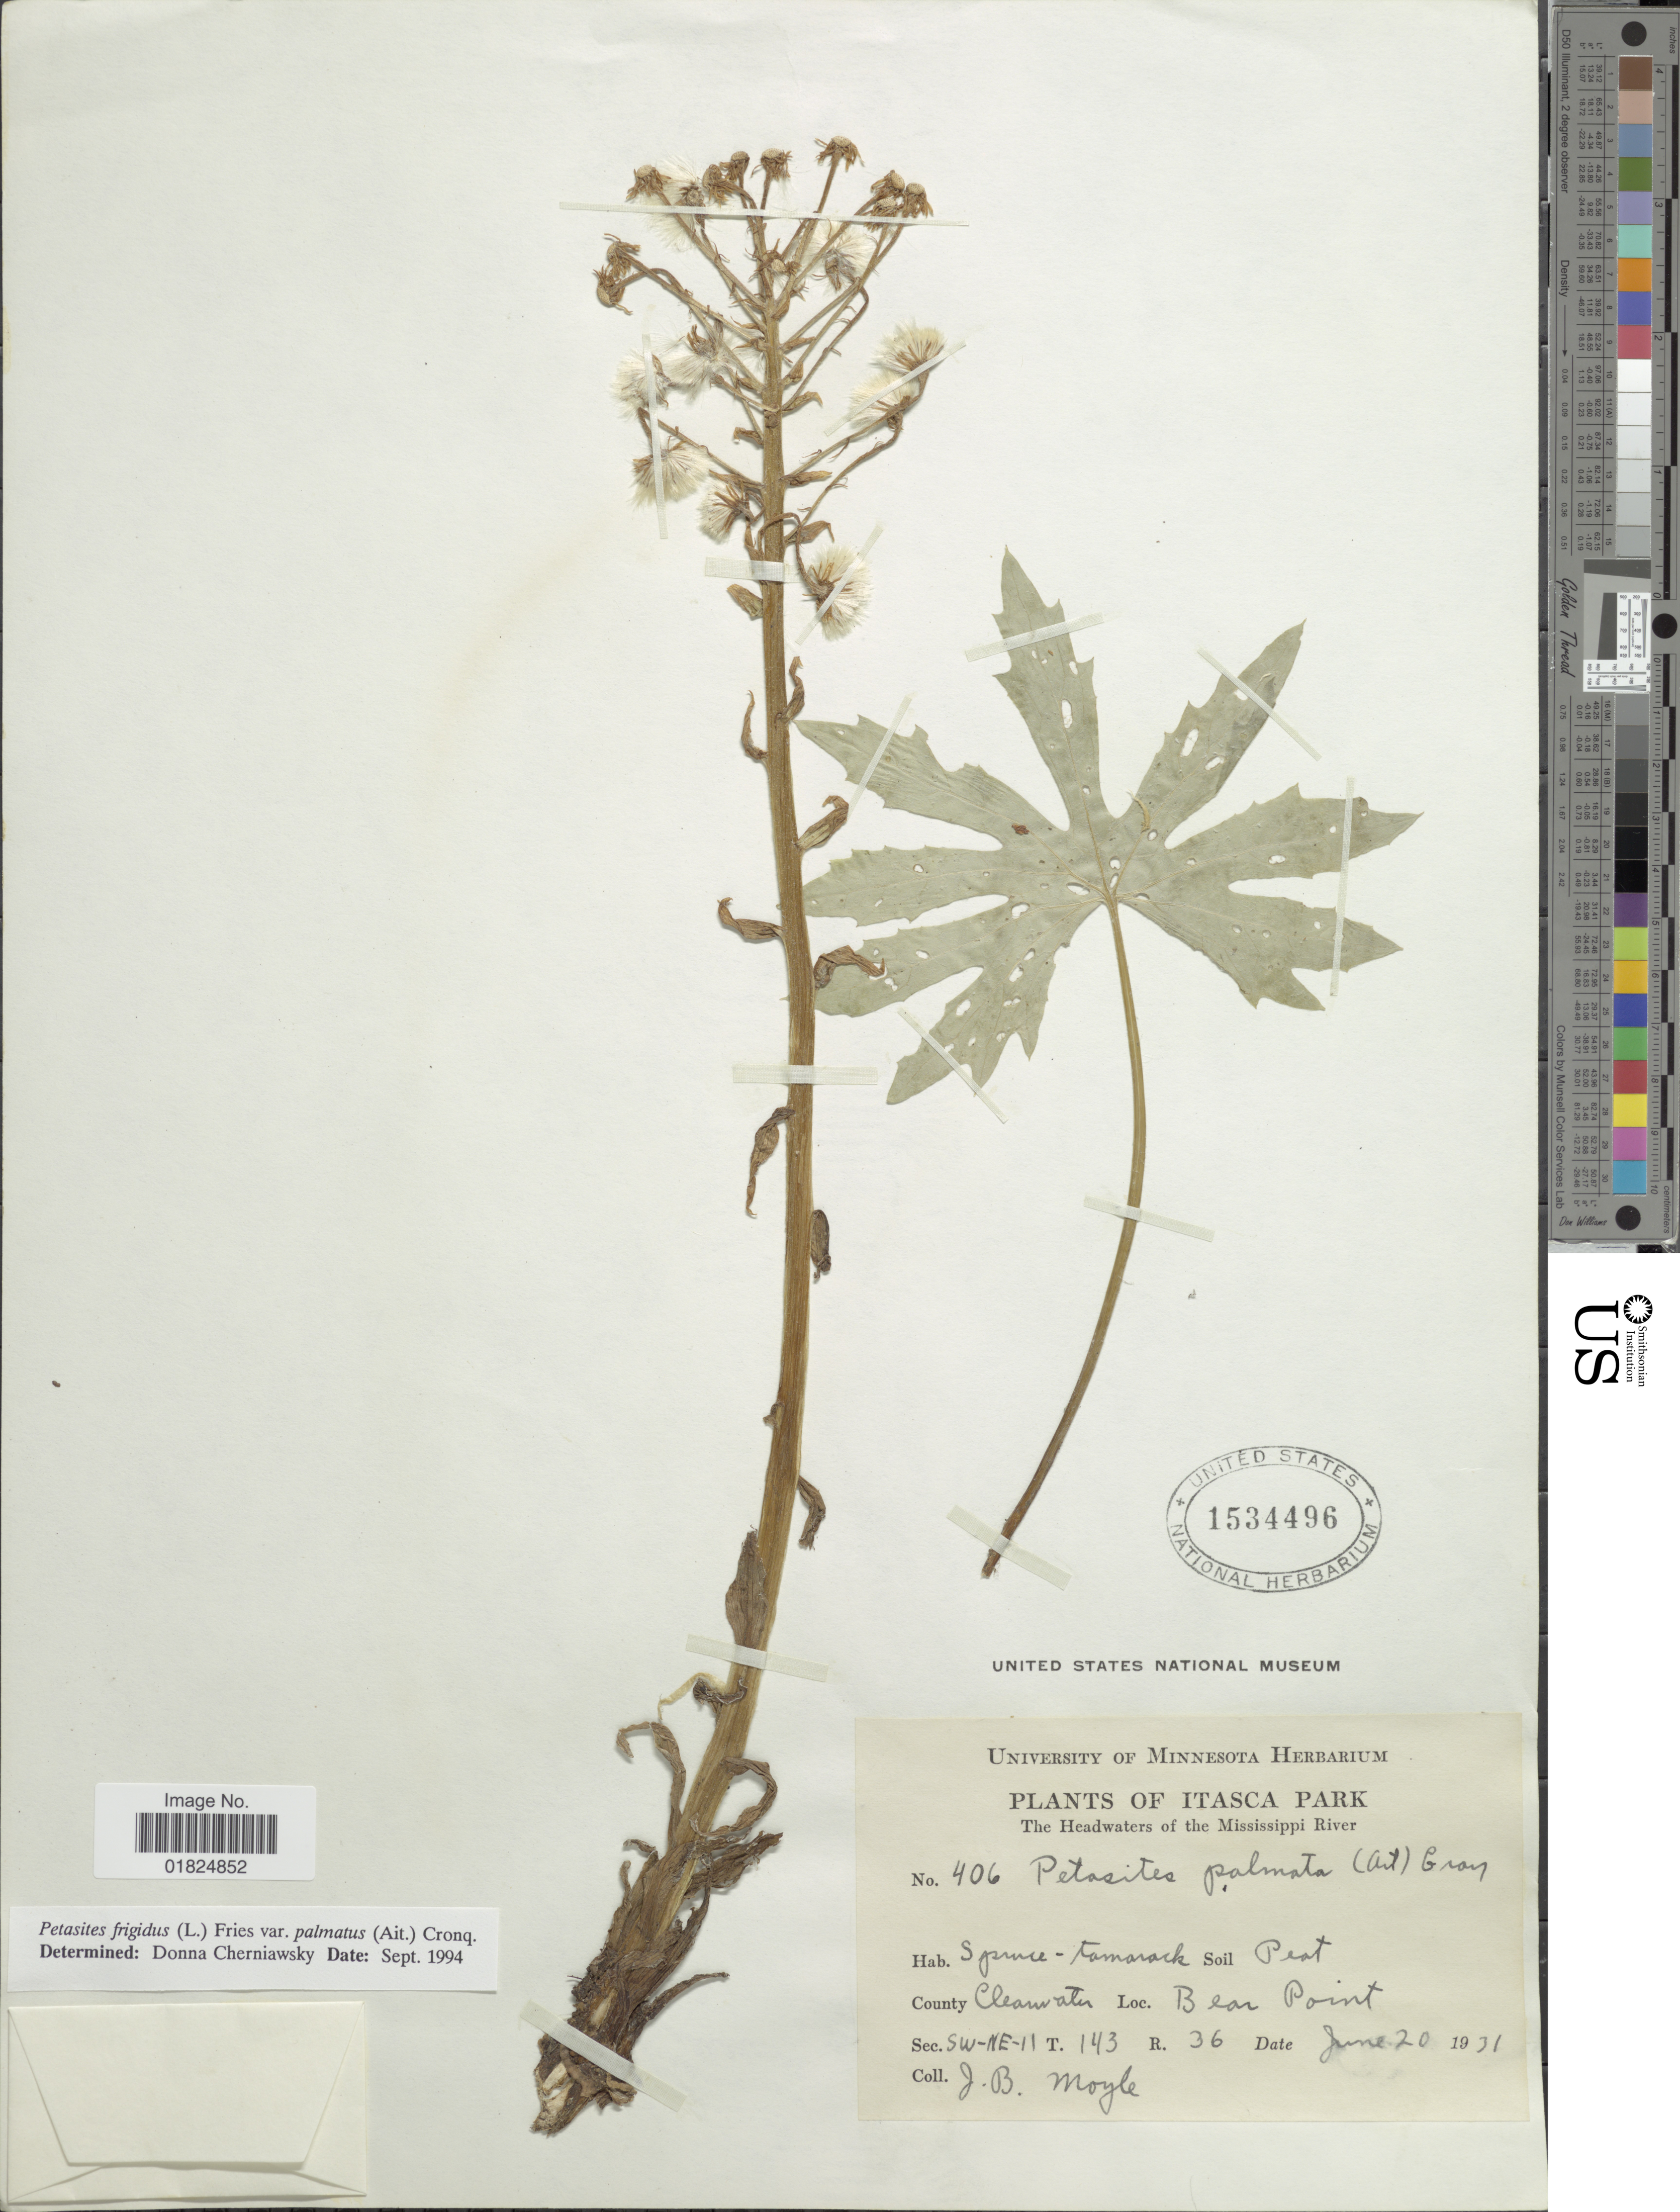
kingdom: Plantae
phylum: Tracheophyta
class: Magnoliopsida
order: Asterales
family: Asteraceae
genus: Petasites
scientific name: Petasites frigidus var. palmatus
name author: (Aiton) Cody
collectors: J. Moyle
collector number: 406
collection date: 1931-06-20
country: United States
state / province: Minnesota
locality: Itasca Park. The Headwaters of the Mississippi River. County Clearwater Bear Point. Sec. SW-NE-11 T. 143 R. 36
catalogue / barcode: US 1534496